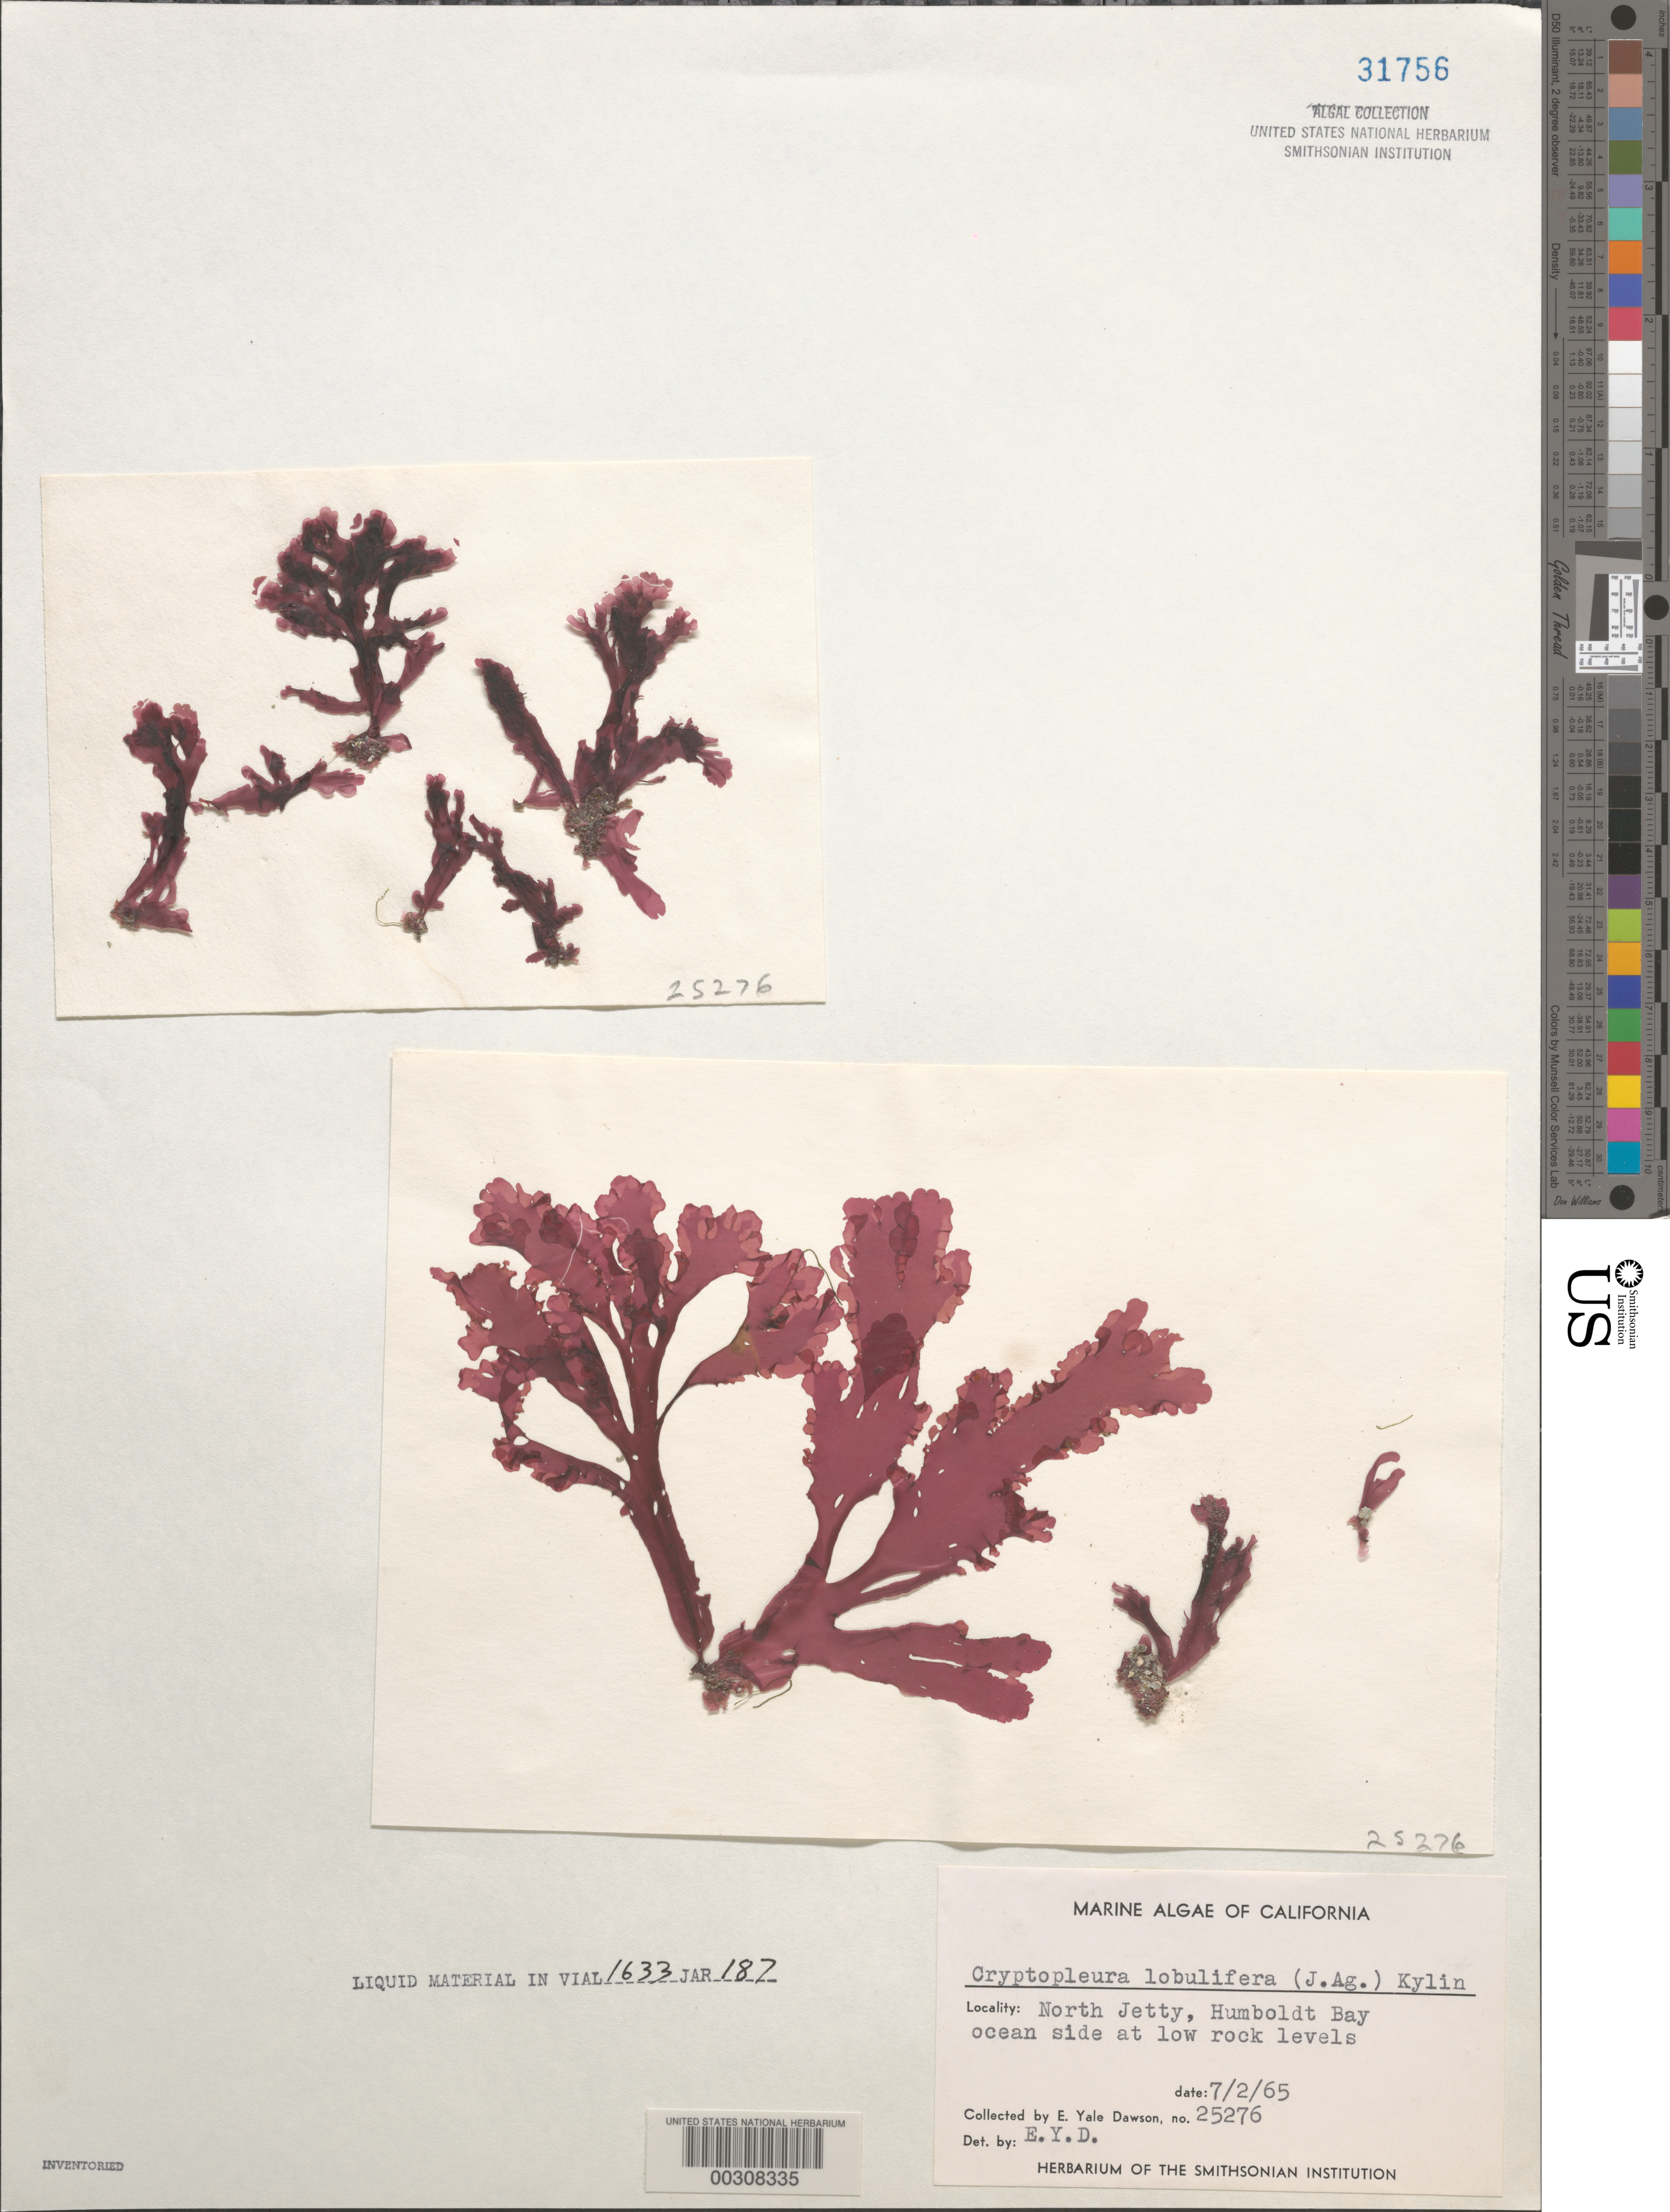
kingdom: Plantae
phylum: Rhodophyta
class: Florideophyceae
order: Ceramiales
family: Delesseriaceae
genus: Cryptopleura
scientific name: Cryptopleura lobulifera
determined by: Dawson, E. Y.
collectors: E. Y. Dawson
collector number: EYD 25276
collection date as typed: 02 Jul 1965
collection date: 1965-07-02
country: United States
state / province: California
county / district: Humboldt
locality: Humboldt Bay, North Jetty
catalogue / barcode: US 31756